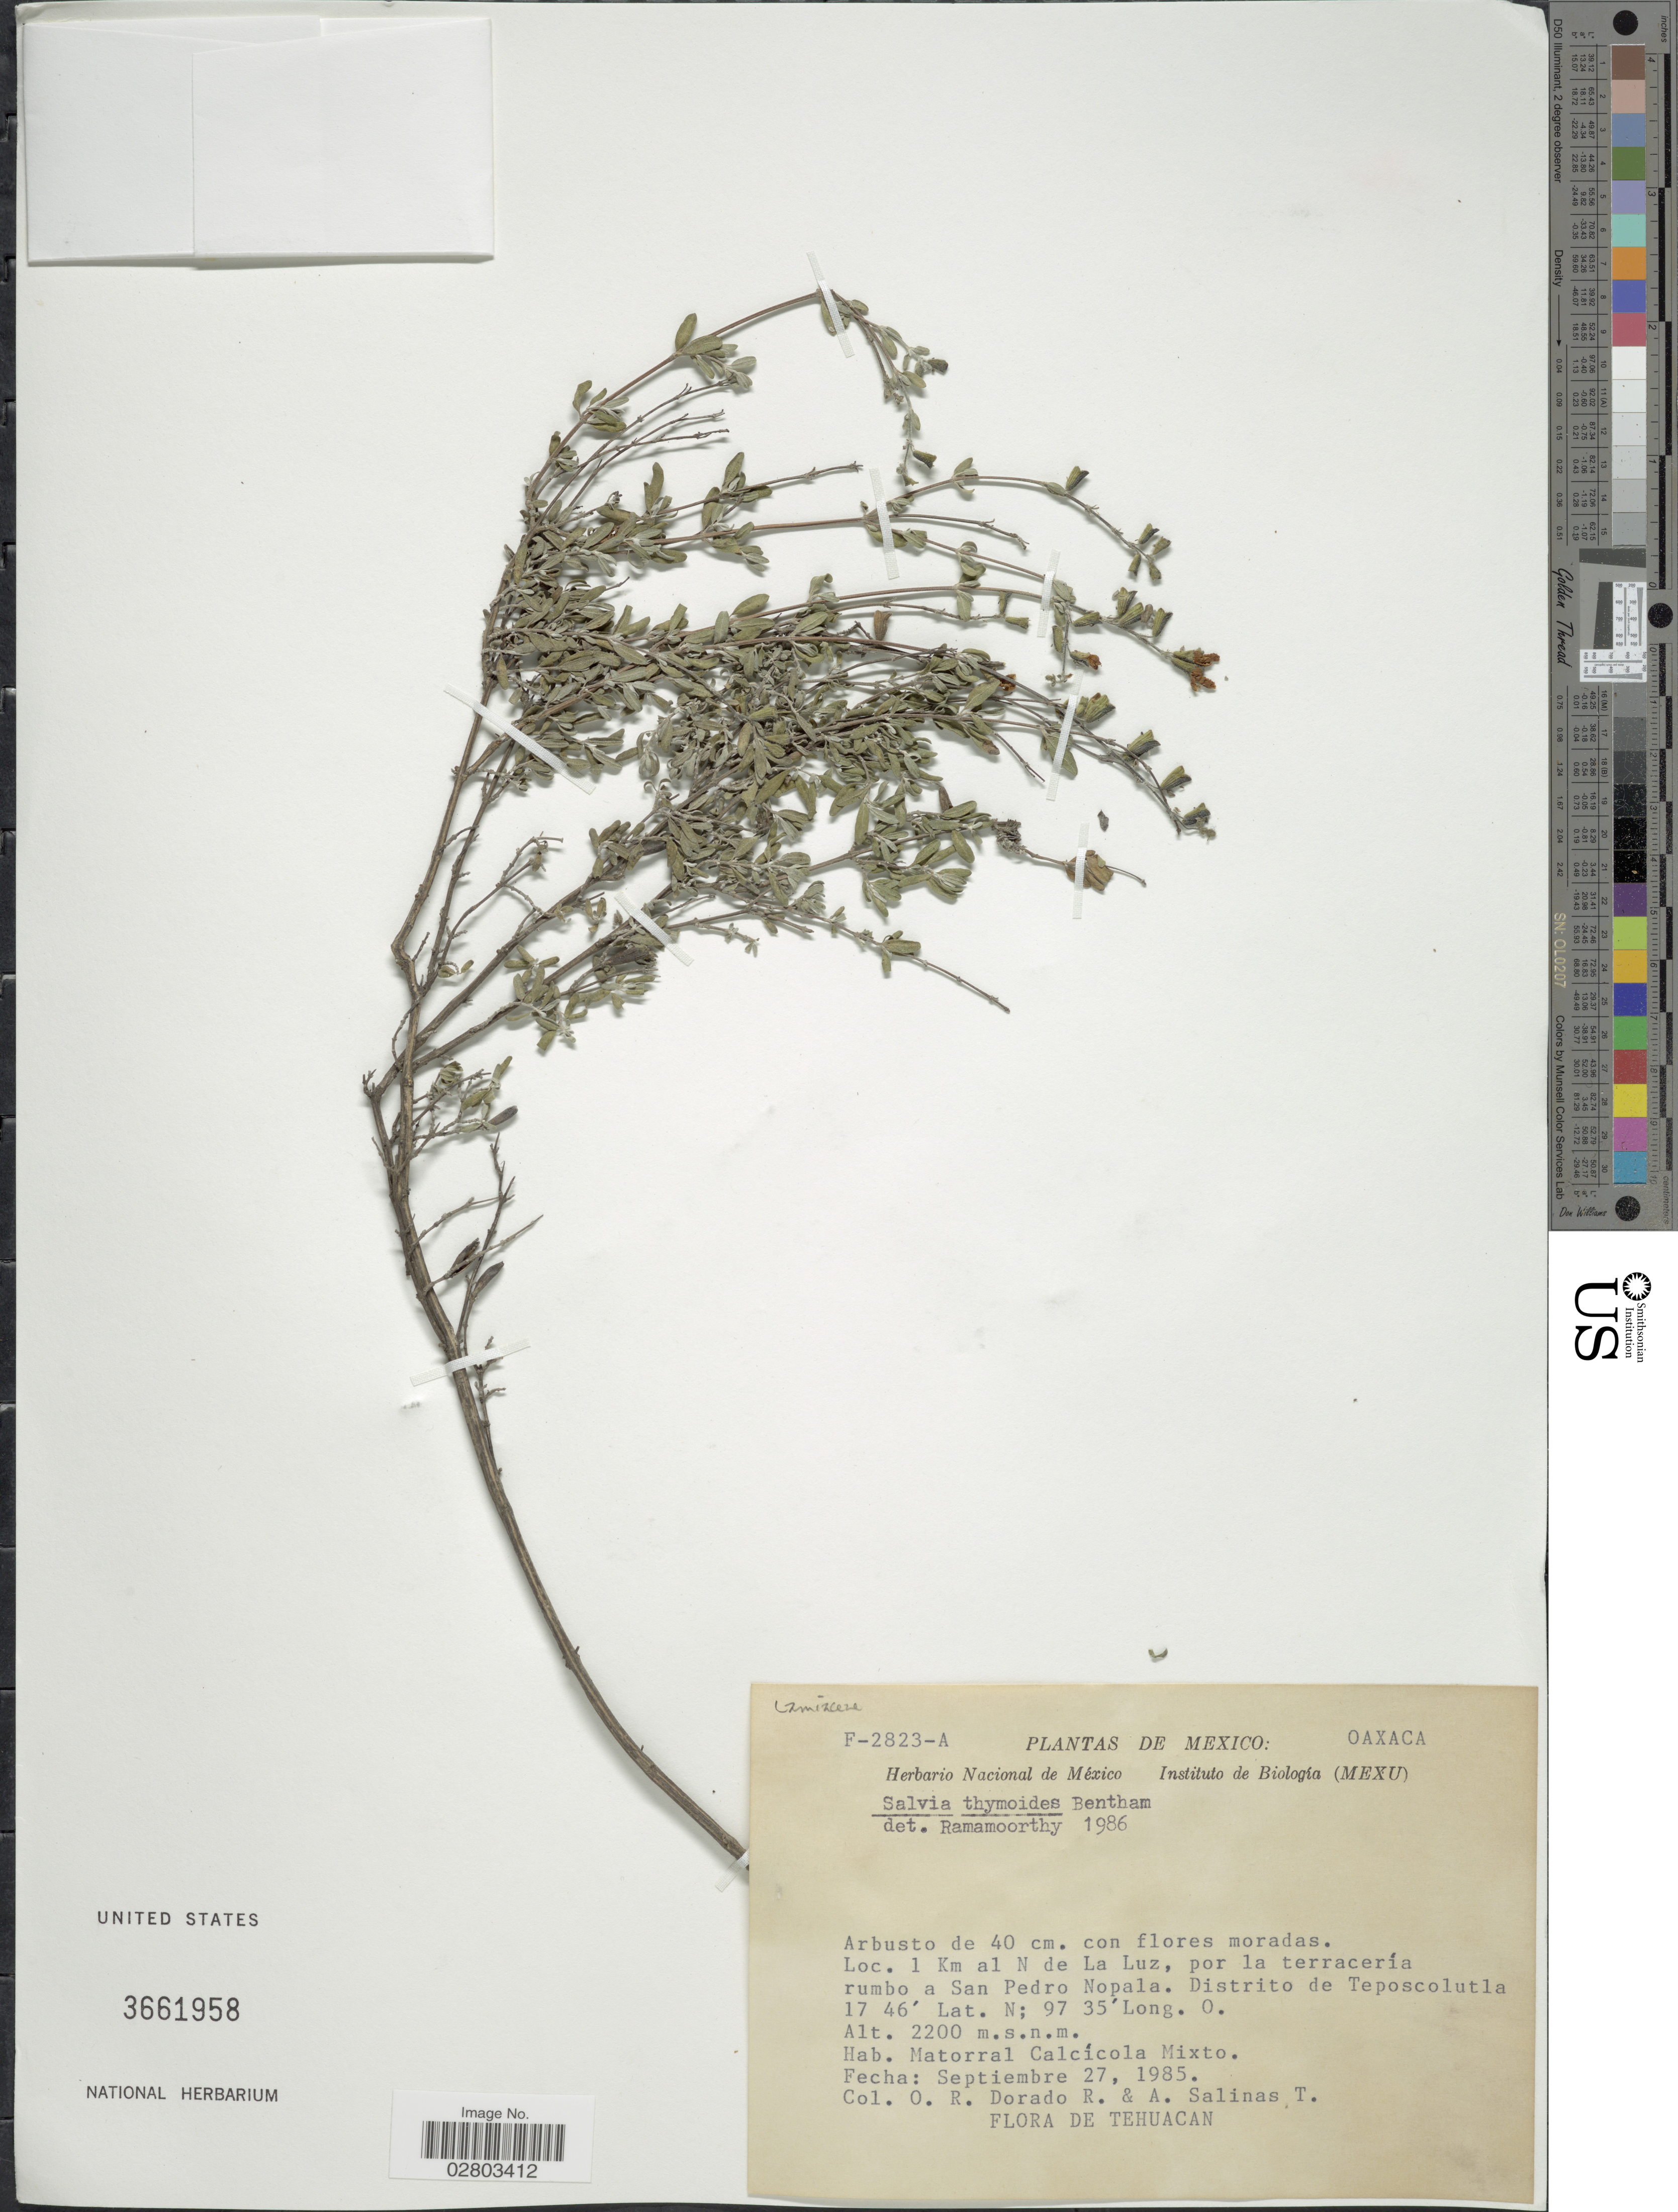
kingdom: Plantae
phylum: Tracheophyta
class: Magnoliopsida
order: Lamiales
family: Lamiaceae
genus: Salvia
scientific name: Salvia thymoides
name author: Benth.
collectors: O. R. Dorado & A. Salinas T.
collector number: F-2823-A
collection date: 1985-09-27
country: Mexico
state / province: Oaxaca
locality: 1 Km al N de La Luz, por la terracería rumbo a San Pedro Nopala, Distrito de Teposcolutla.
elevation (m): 2200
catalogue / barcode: US 3661958